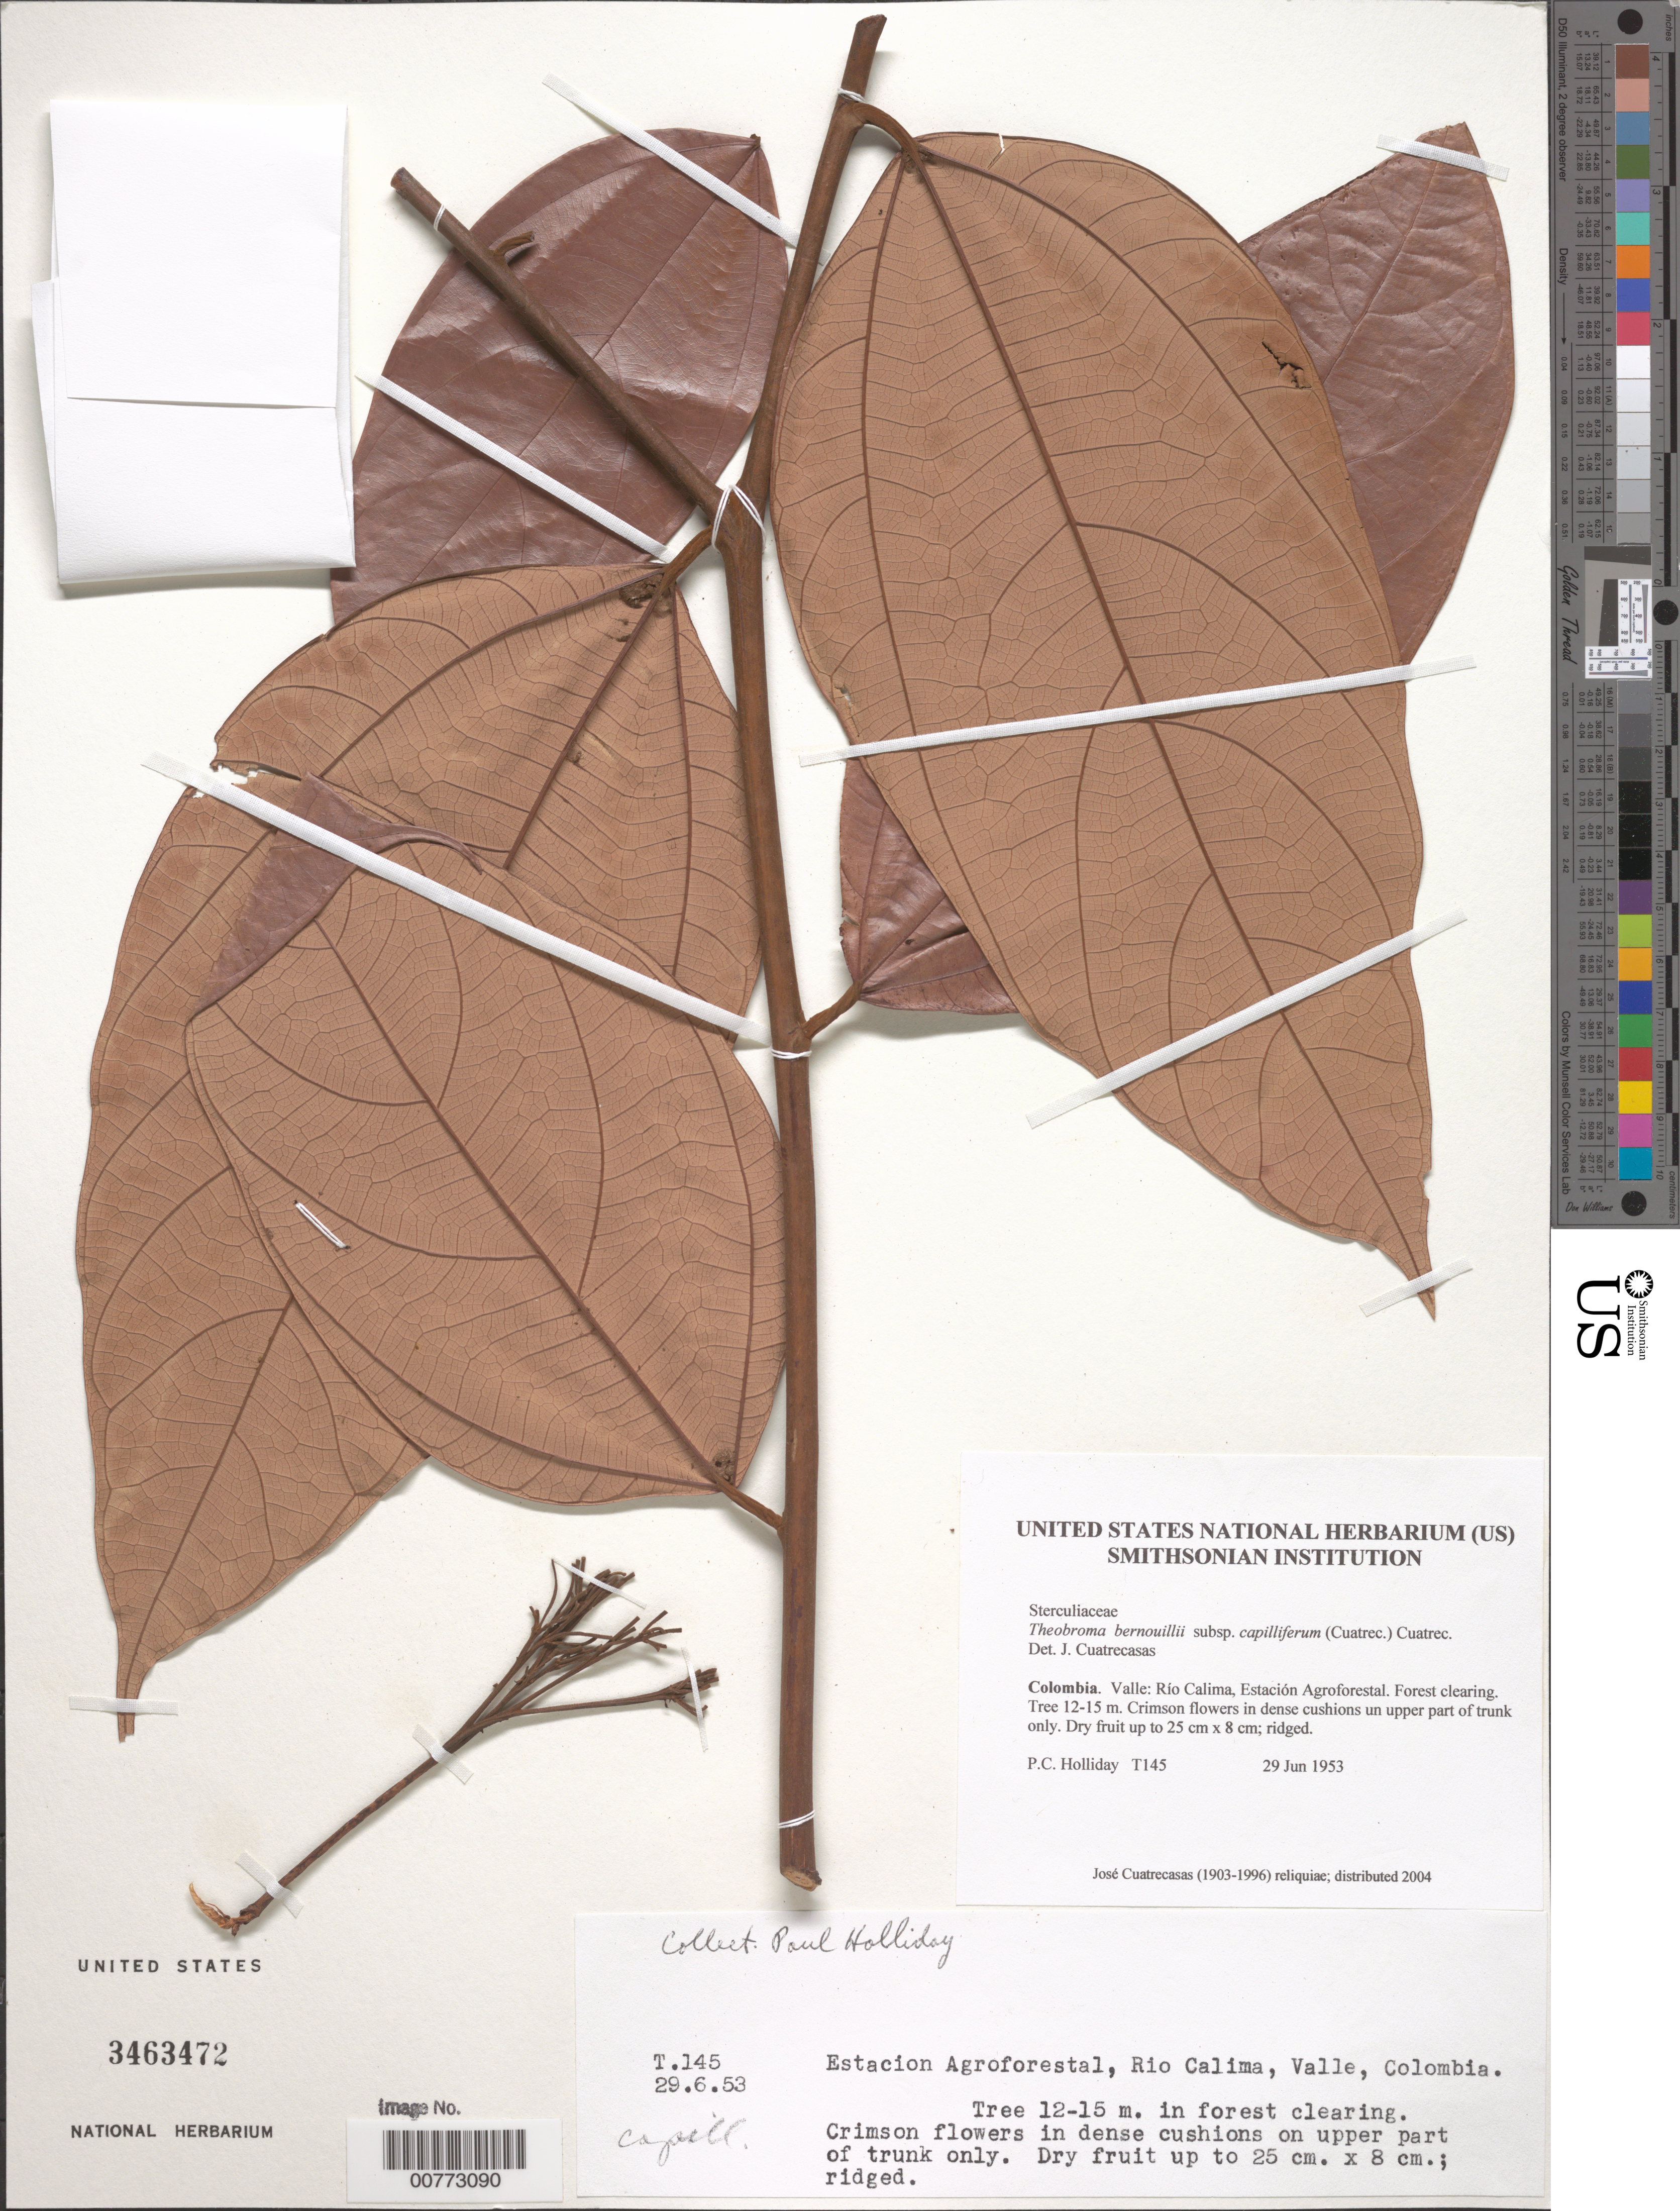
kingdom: Plantae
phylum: Tracheophyta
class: Magnoliopsida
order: Malvales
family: Malvaceae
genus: Theobroma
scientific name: Theobroma glaucum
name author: H. Karst.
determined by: Dorr, L. J., (BOT), Smithsonian Institution - National Museum of Natural History (UNITED STATES)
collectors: P. C. Holliday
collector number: T145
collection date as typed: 29 Jun 1953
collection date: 1953-06-29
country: Colombia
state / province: Valle del Cauca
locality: Río Calima, Estación Agroforestal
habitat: Forest clearing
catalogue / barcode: US 3463472